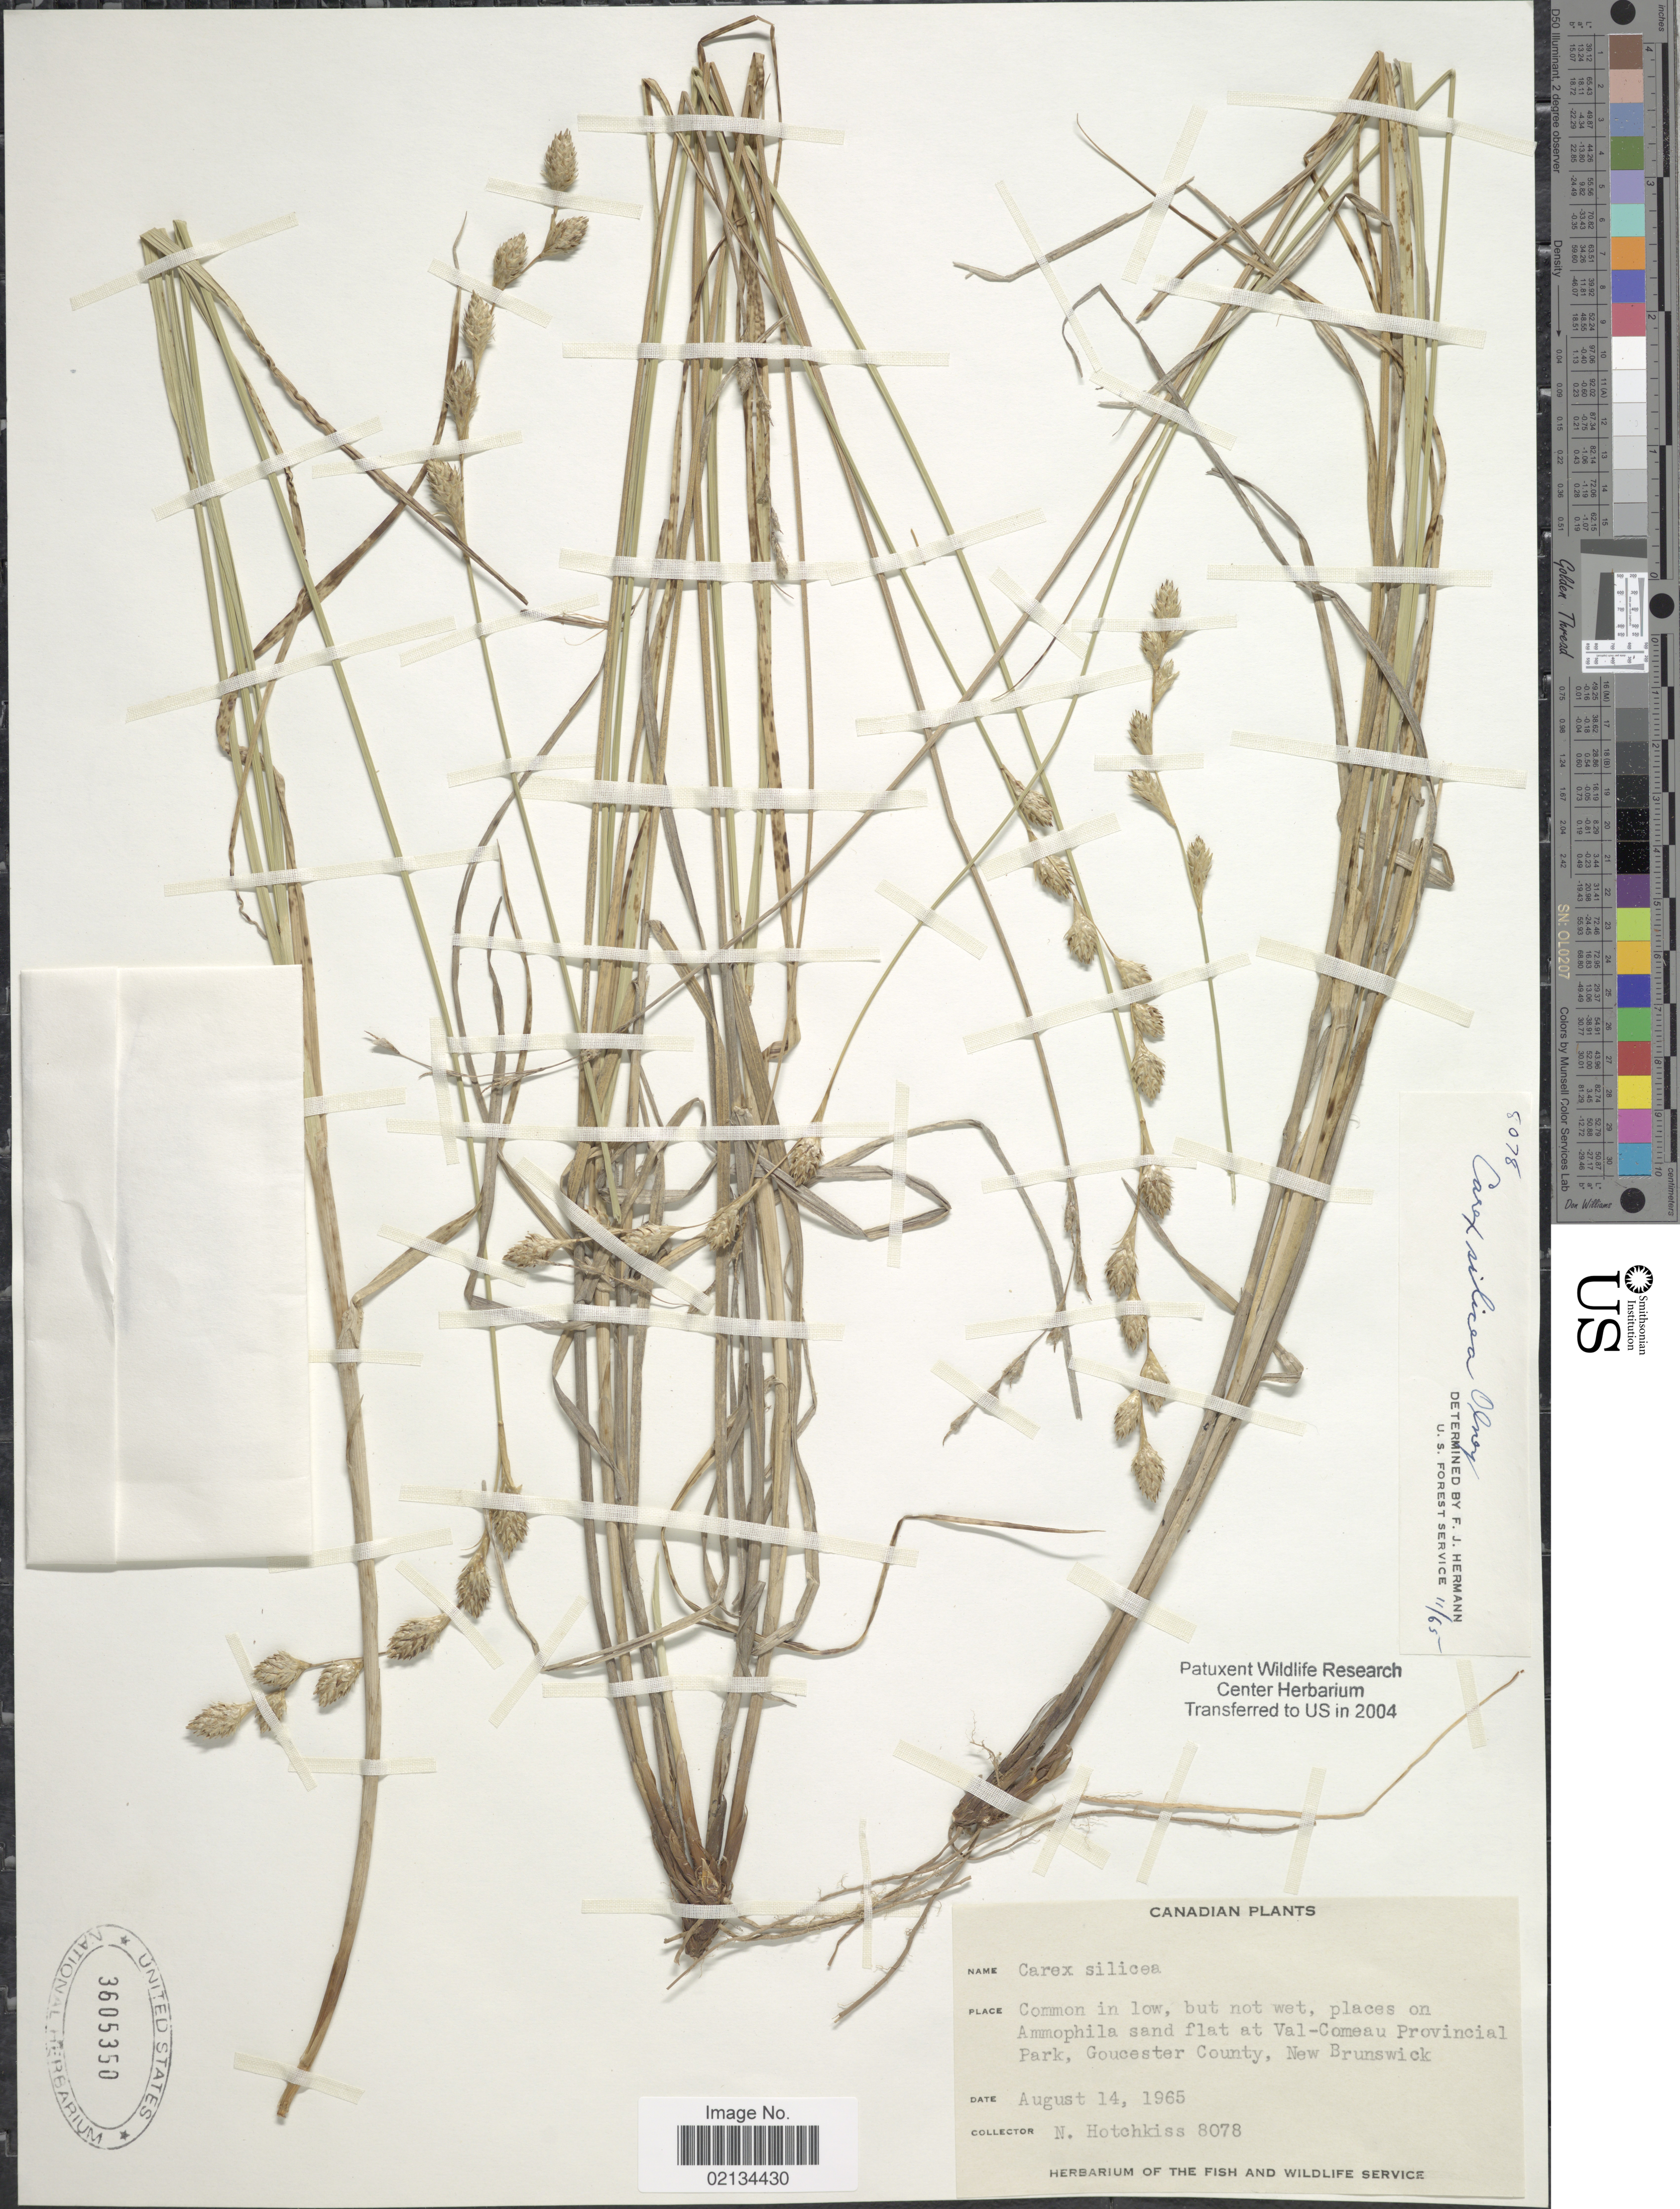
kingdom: Plantae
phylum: Tracheophyta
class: Liliopsida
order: Poales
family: Cyperaceae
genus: Carex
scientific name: Carex silicea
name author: Olney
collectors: N. Hotchkiss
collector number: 8078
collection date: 1965-08-14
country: Canada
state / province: New Brunswick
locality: Common in low, but not wet, places on sand flat at Val-Comeau Provincial Park, Goucester County.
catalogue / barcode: US 3605350